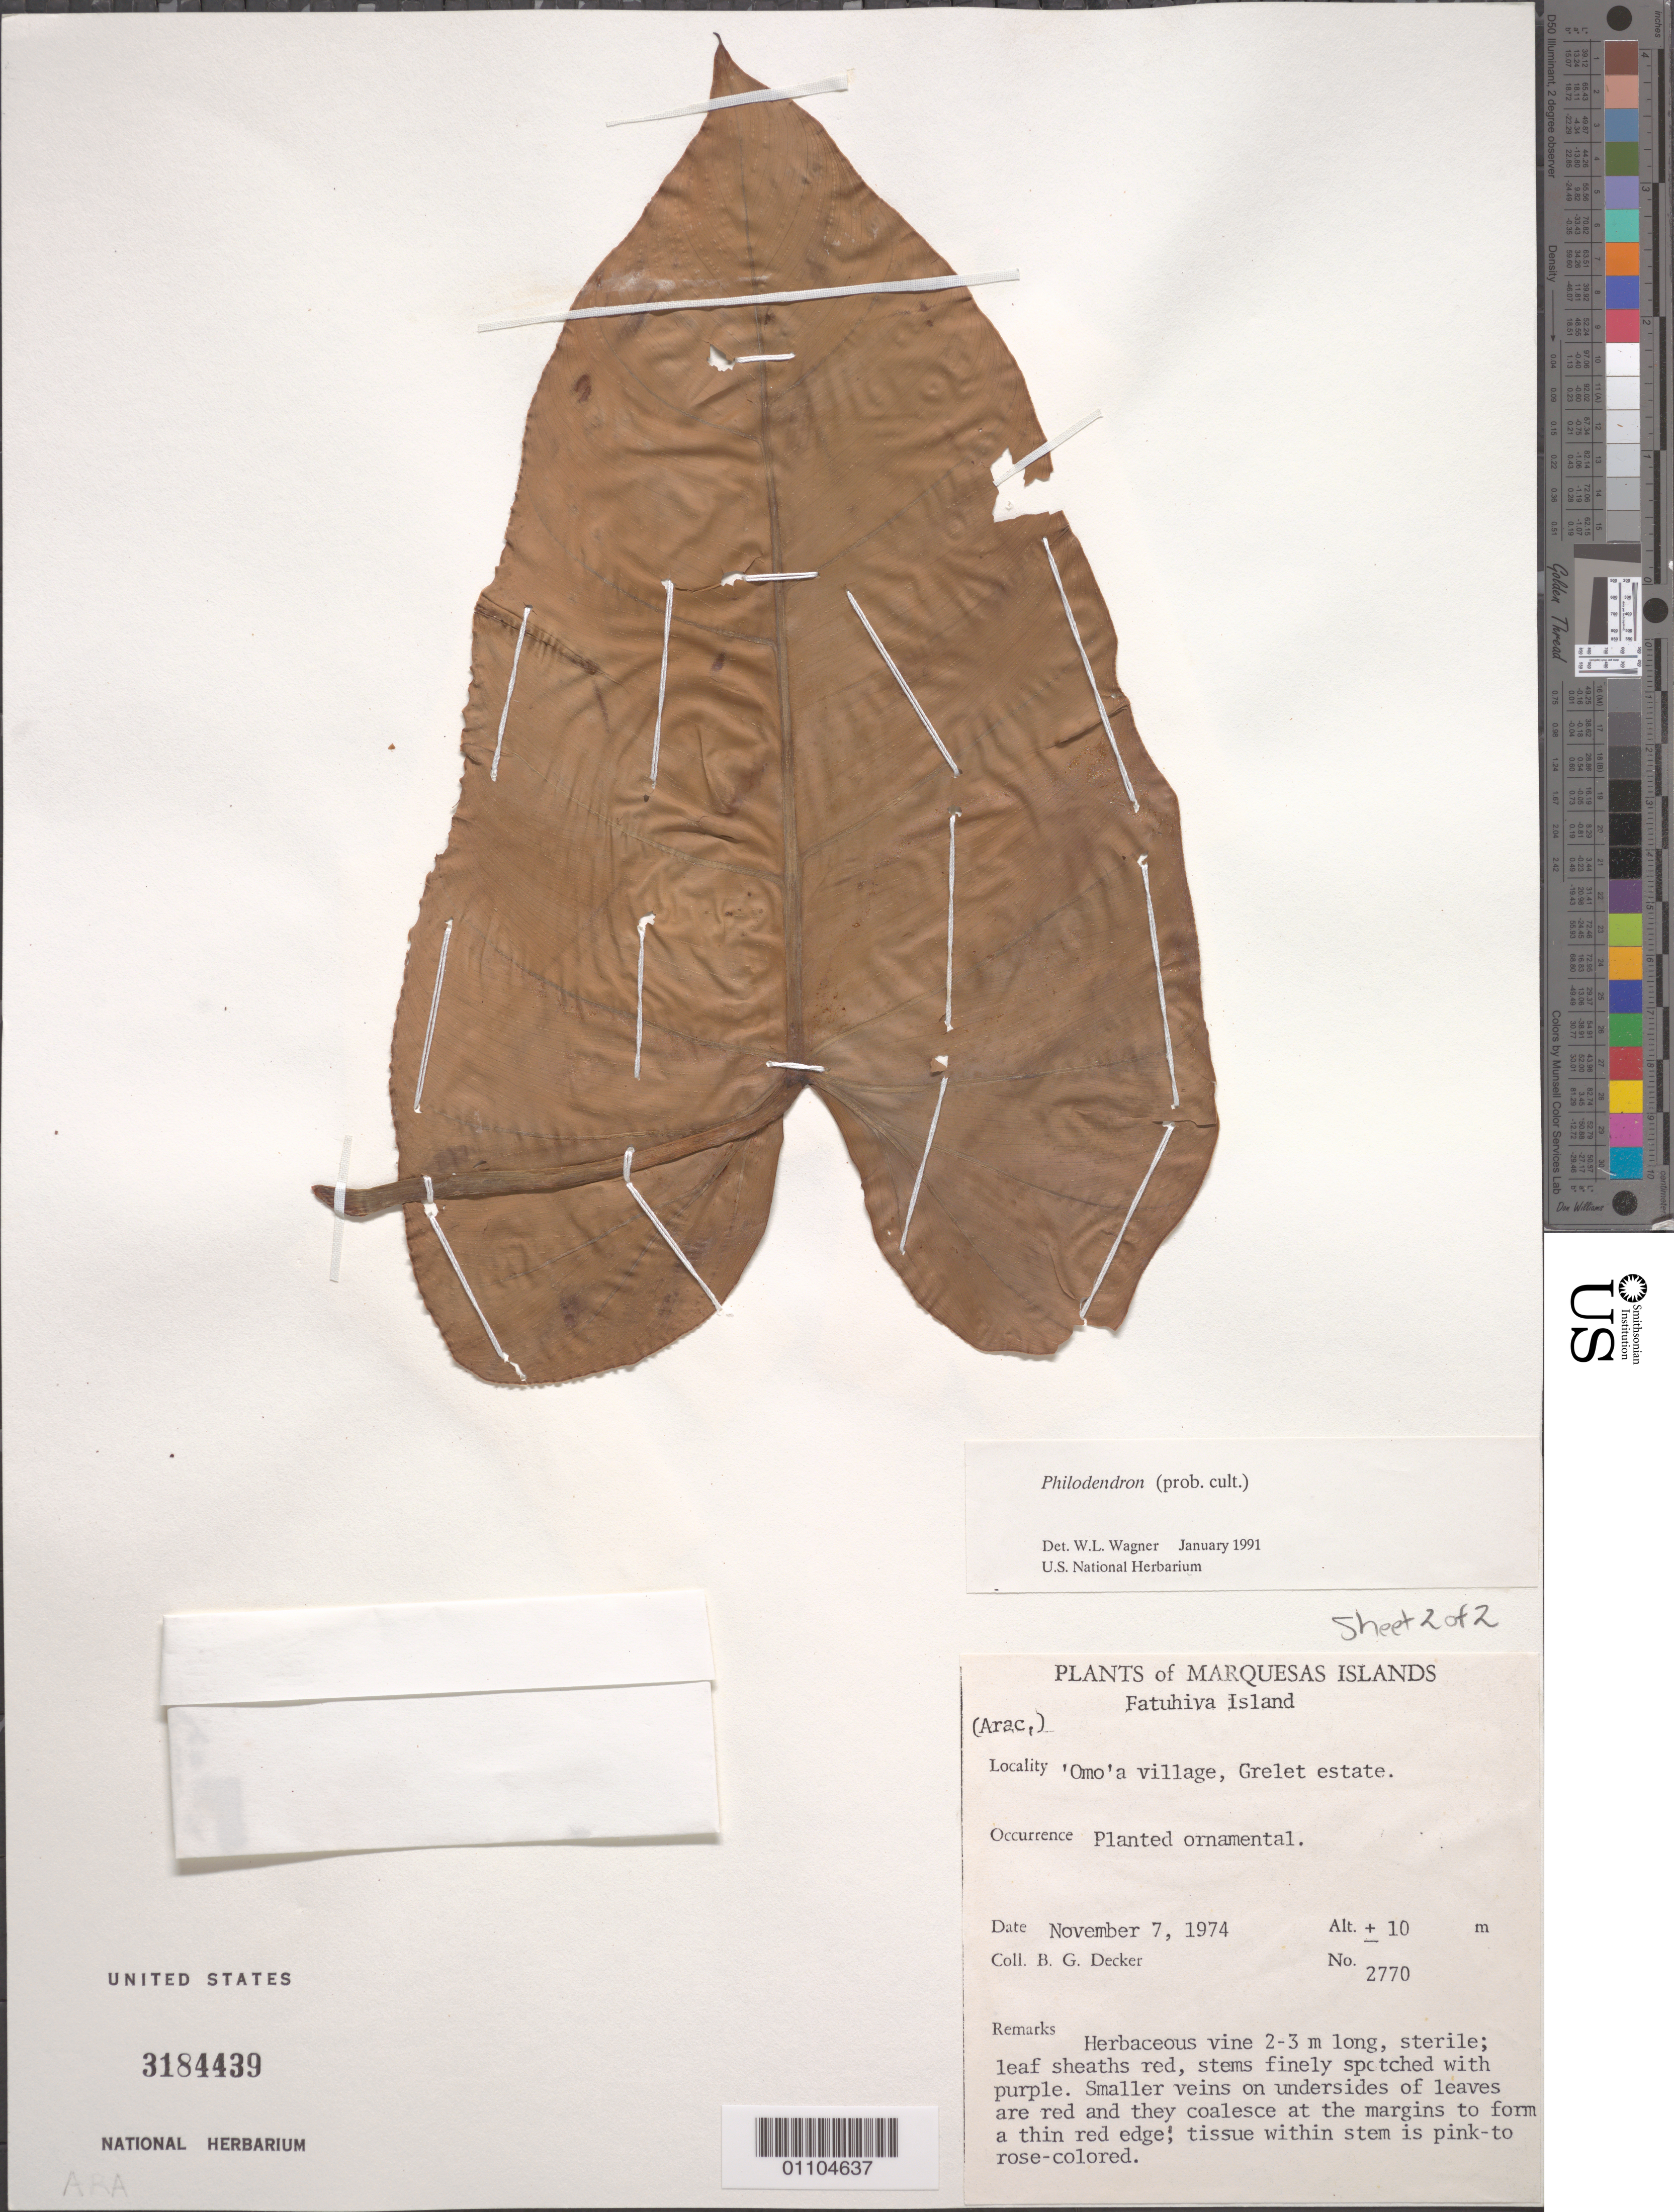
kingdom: Plantae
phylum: Tracheophyta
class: Liliopsida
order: Alismatales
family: Araceae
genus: Philodendron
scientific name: Philodendron sp.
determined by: Nicholson, D. H., (US), NMNH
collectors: B. G. Decker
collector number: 2770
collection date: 1974-11-07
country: French Polynesia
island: Fatu Hiva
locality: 'Omo'a village, Grelet estate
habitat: Planted ornamental, prob. cult.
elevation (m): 10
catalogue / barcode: US 3184439